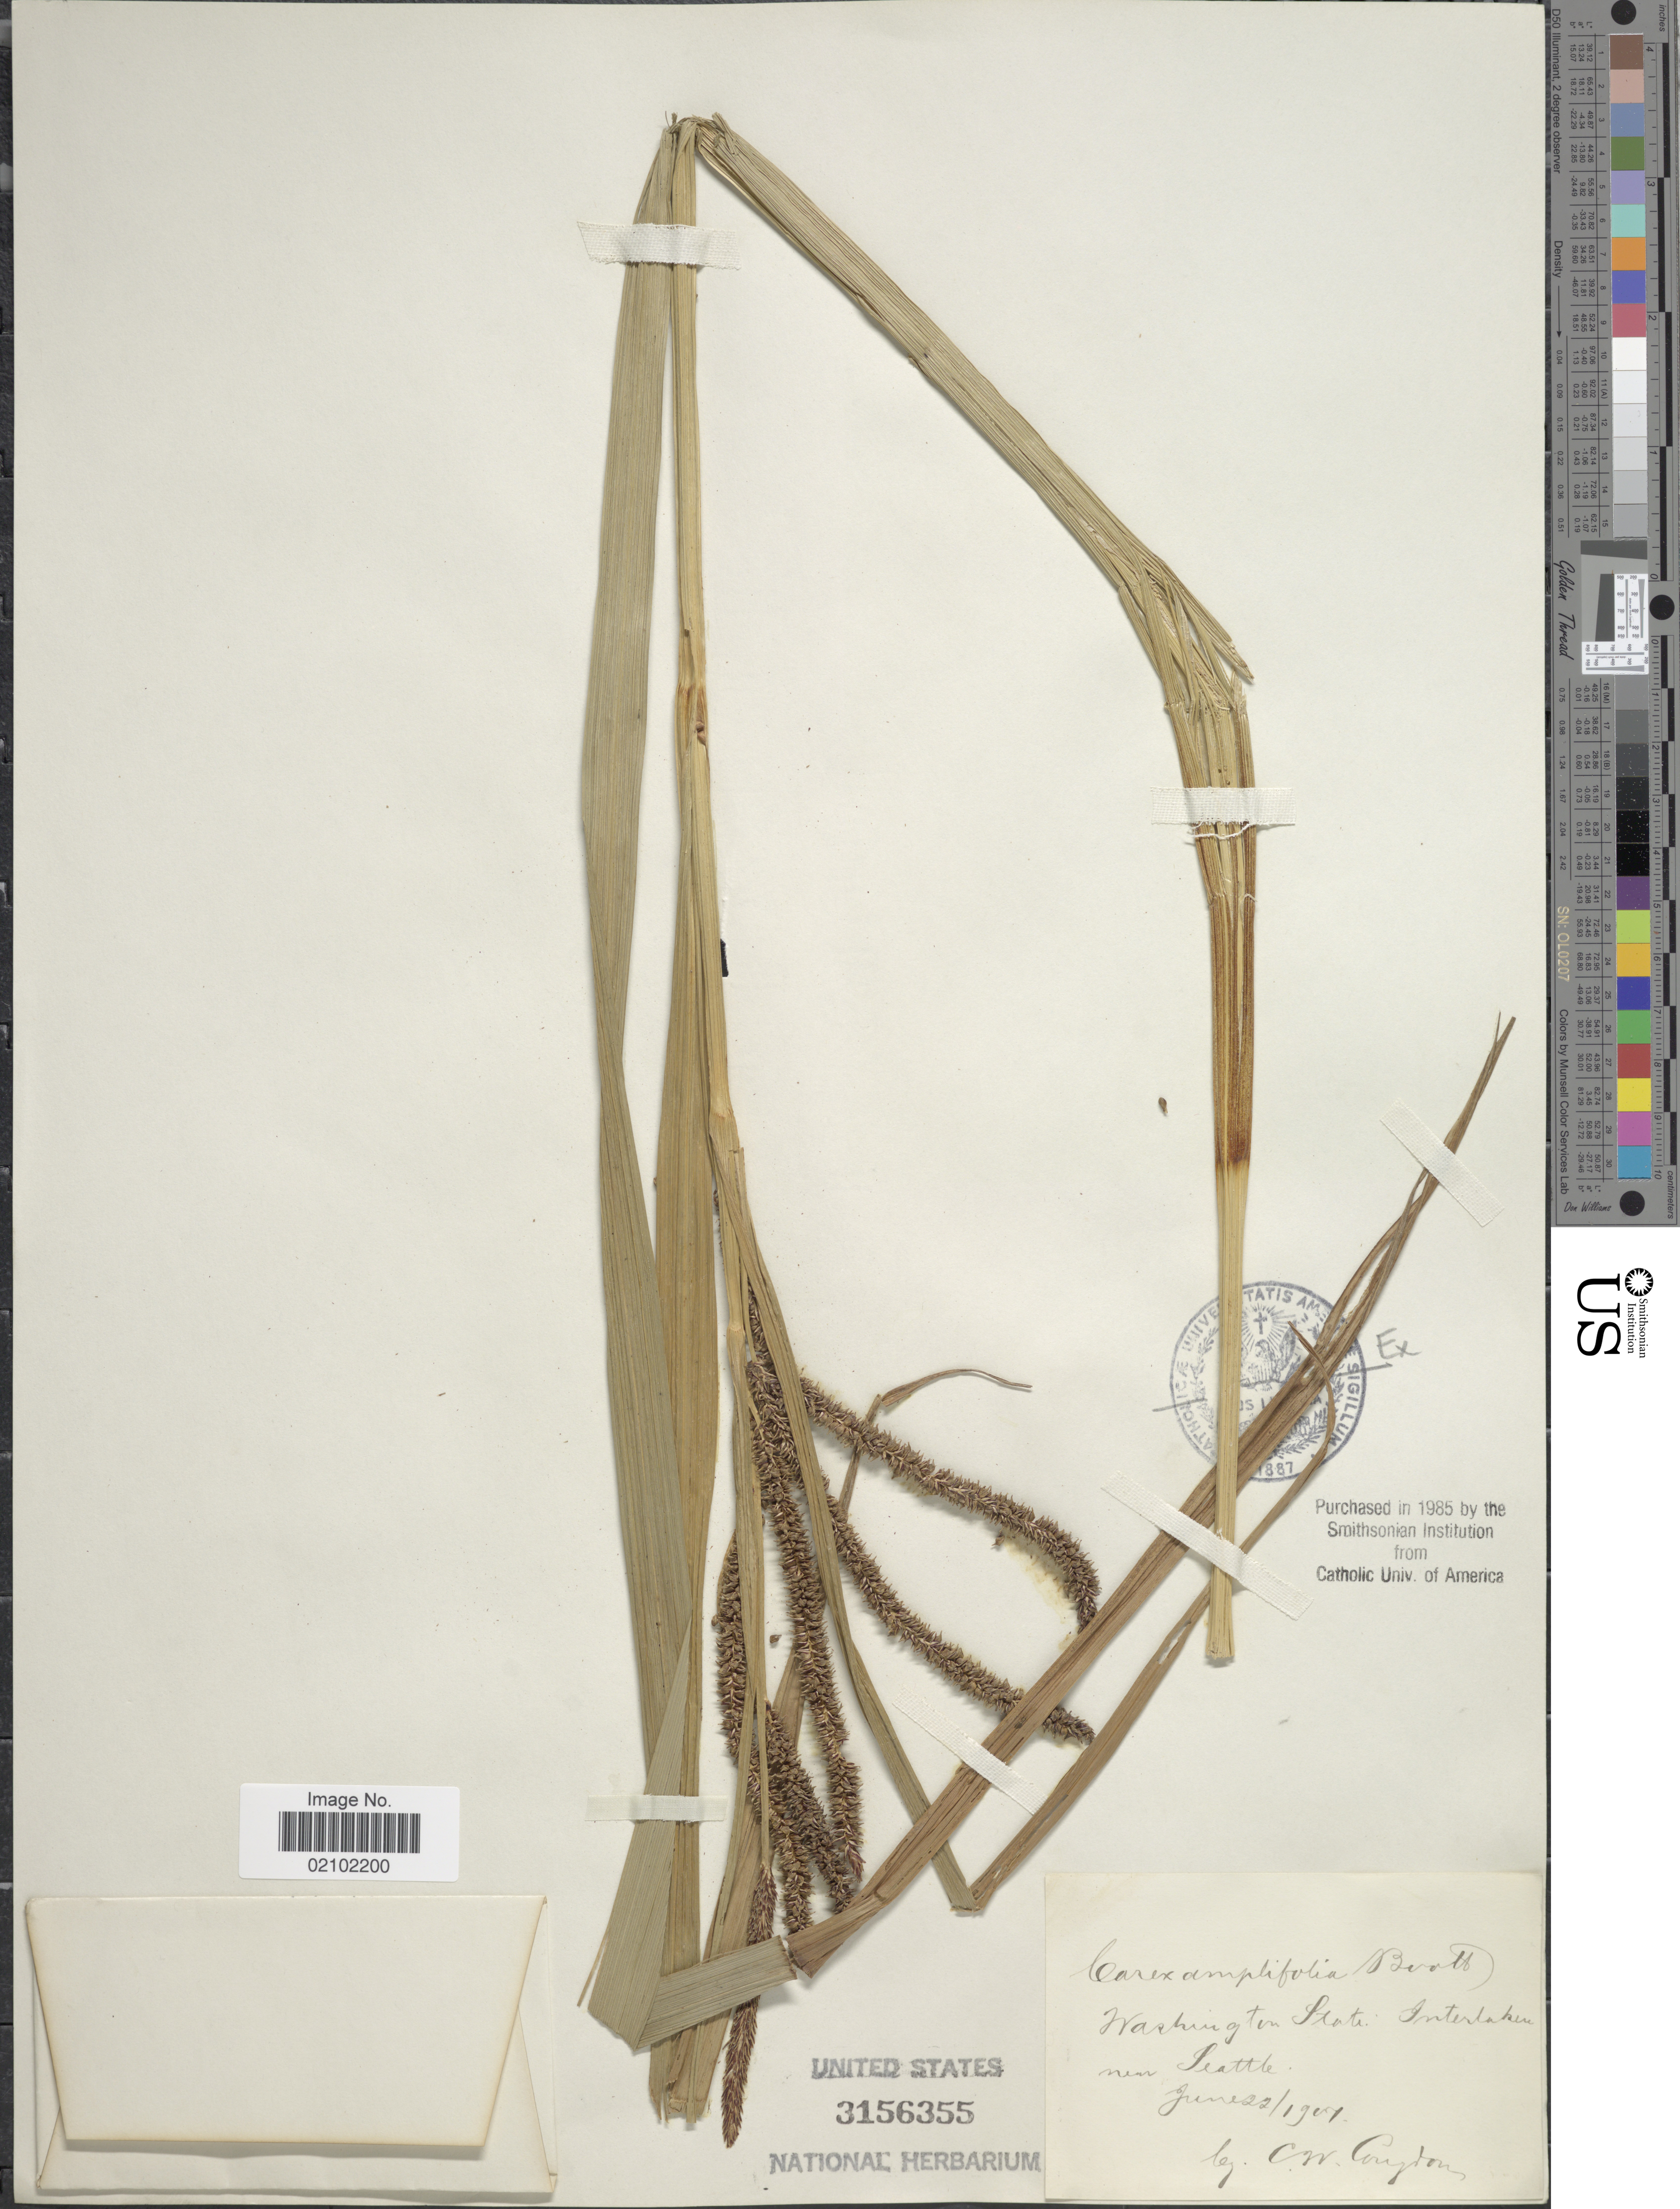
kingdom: Plantae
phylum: Tracheophyta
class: Liliopsida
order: Poales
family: Cyperaceae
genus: Carex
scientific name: Carex amplifolia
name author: Boott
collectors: C. Congdon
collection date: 1907-06-22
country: United States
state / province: Washington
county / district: King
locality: Interlaken near Seattle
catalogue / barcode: US 3156355